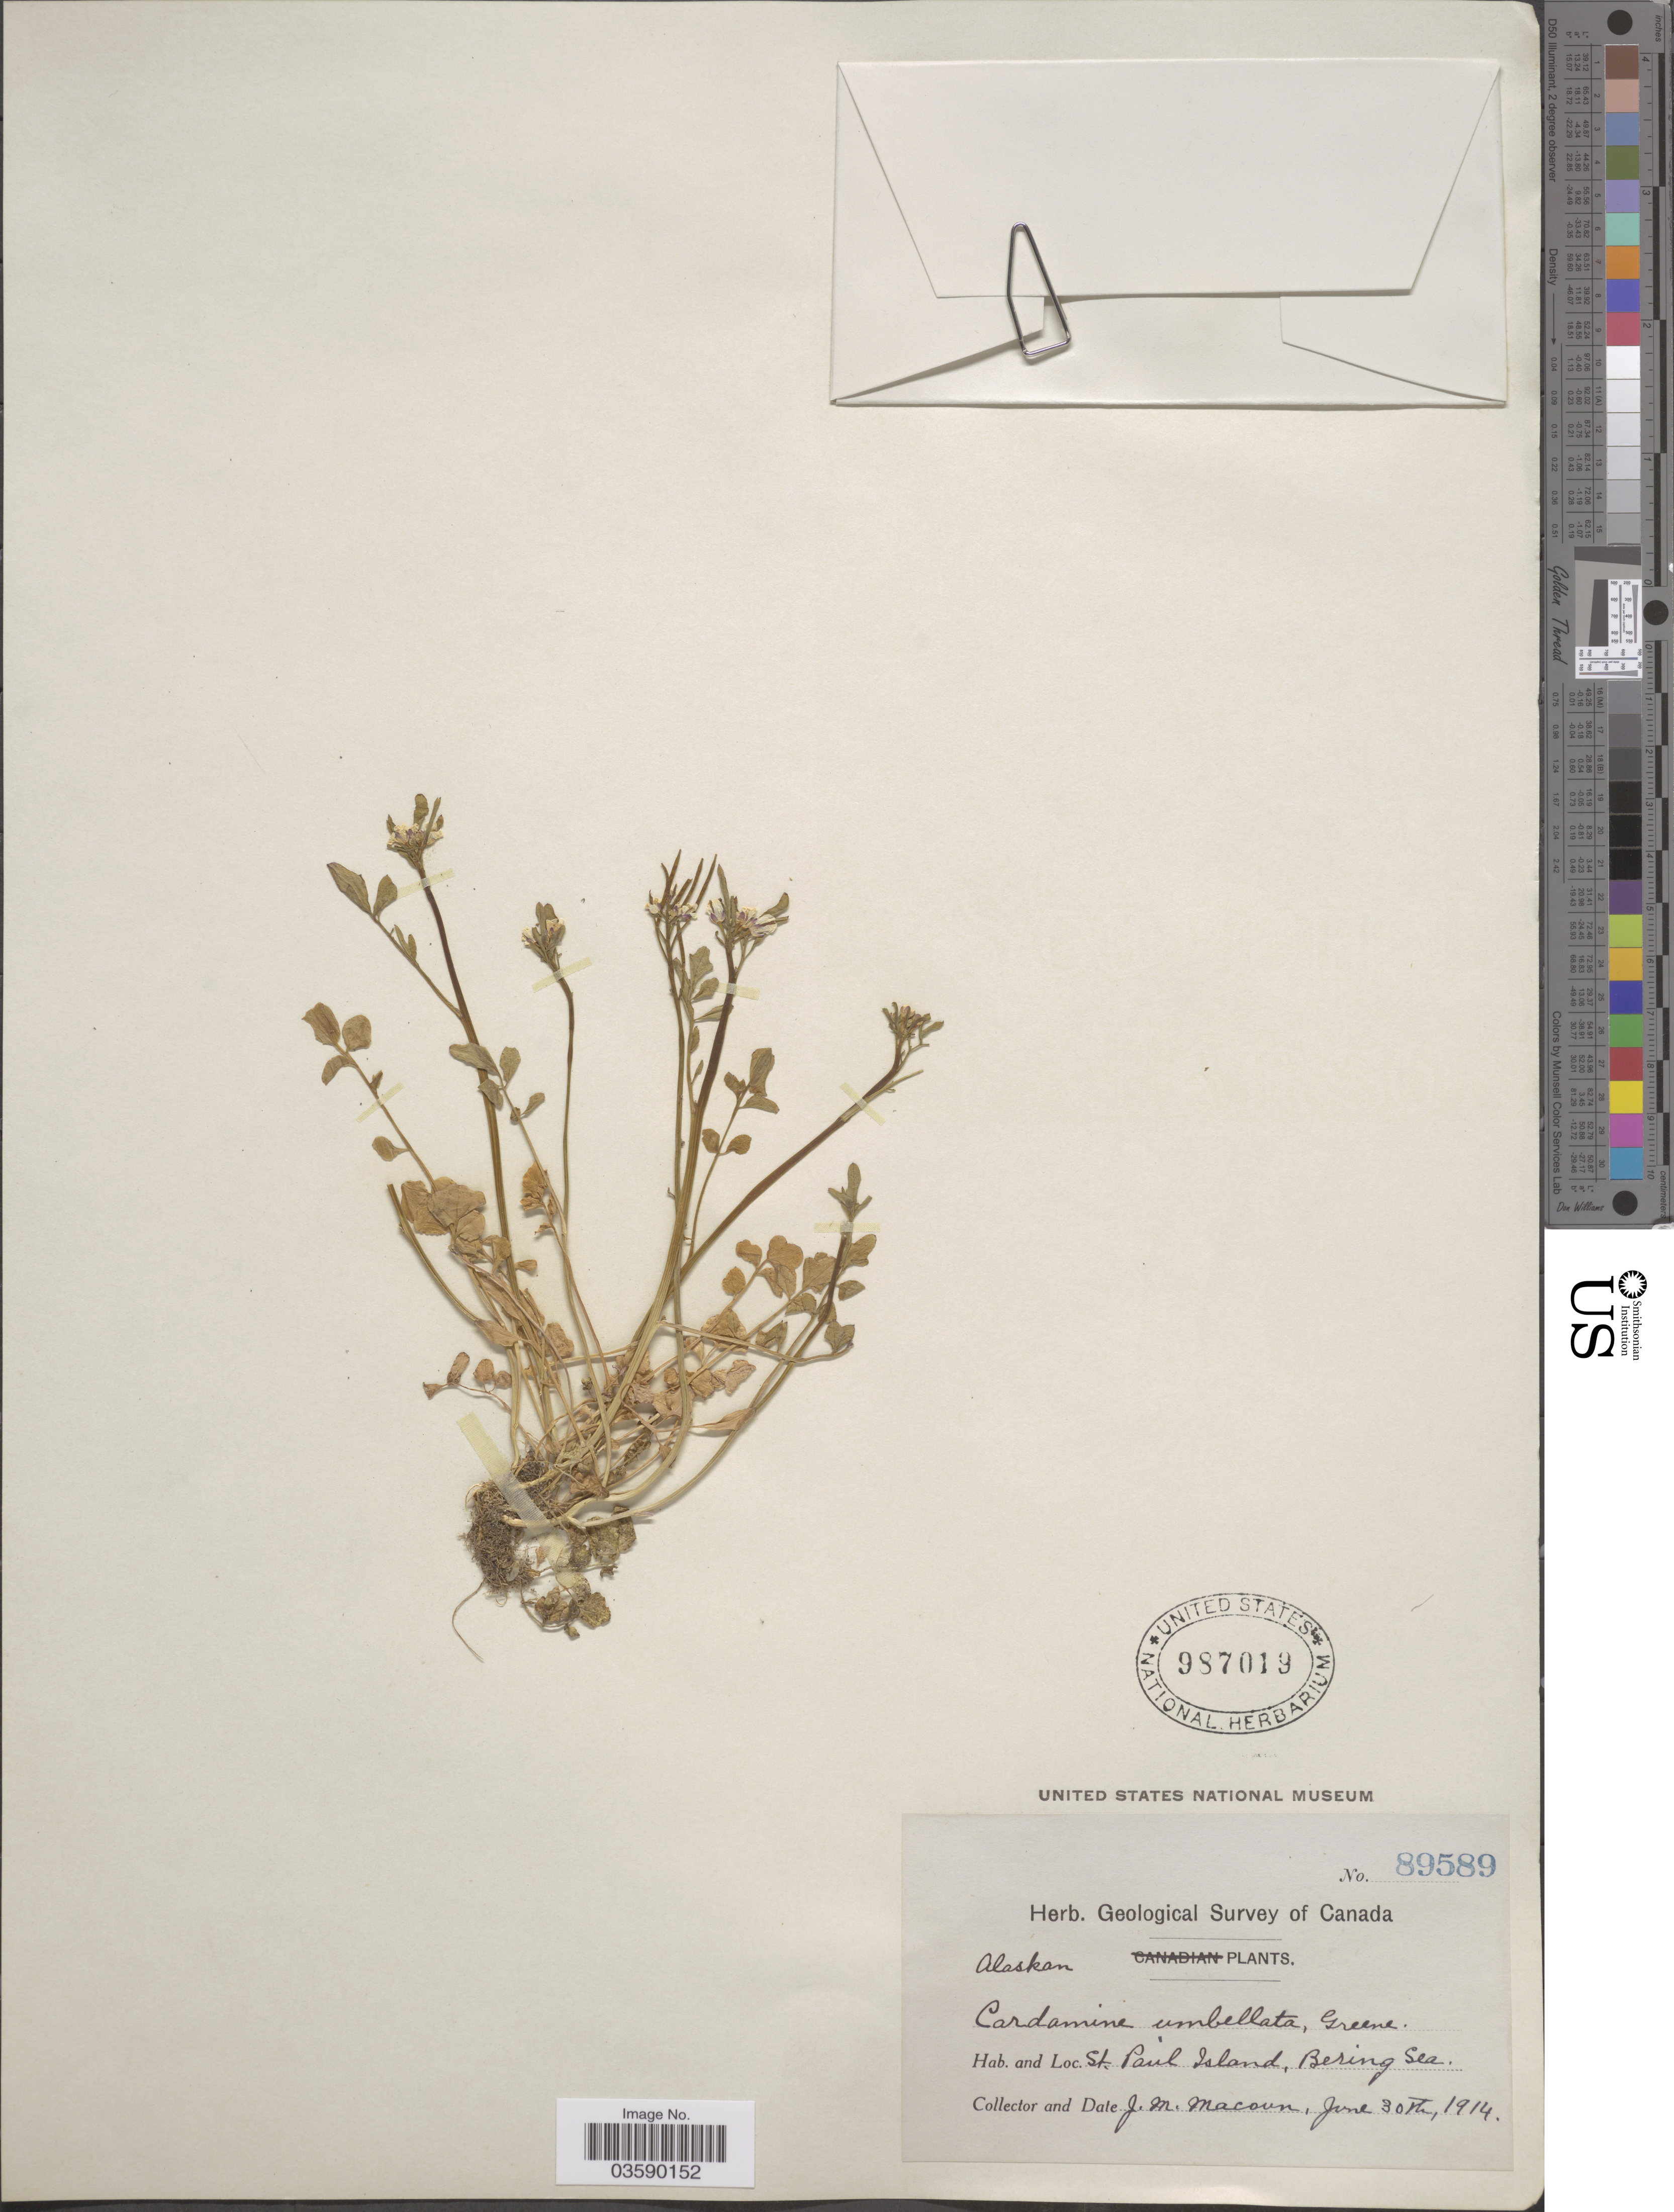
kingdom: Plantae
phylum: Tracheophyta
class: Magnoliopsida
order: Brassicales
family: Brassicaceae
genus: Cardamine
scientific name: Cardamine umbellata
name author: Greene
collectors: J. M. Macoun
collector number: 89589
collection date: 1914-06-30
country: United States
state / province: Alaska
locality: St. Paul Island, Bering Sea.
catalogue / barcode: US 987019